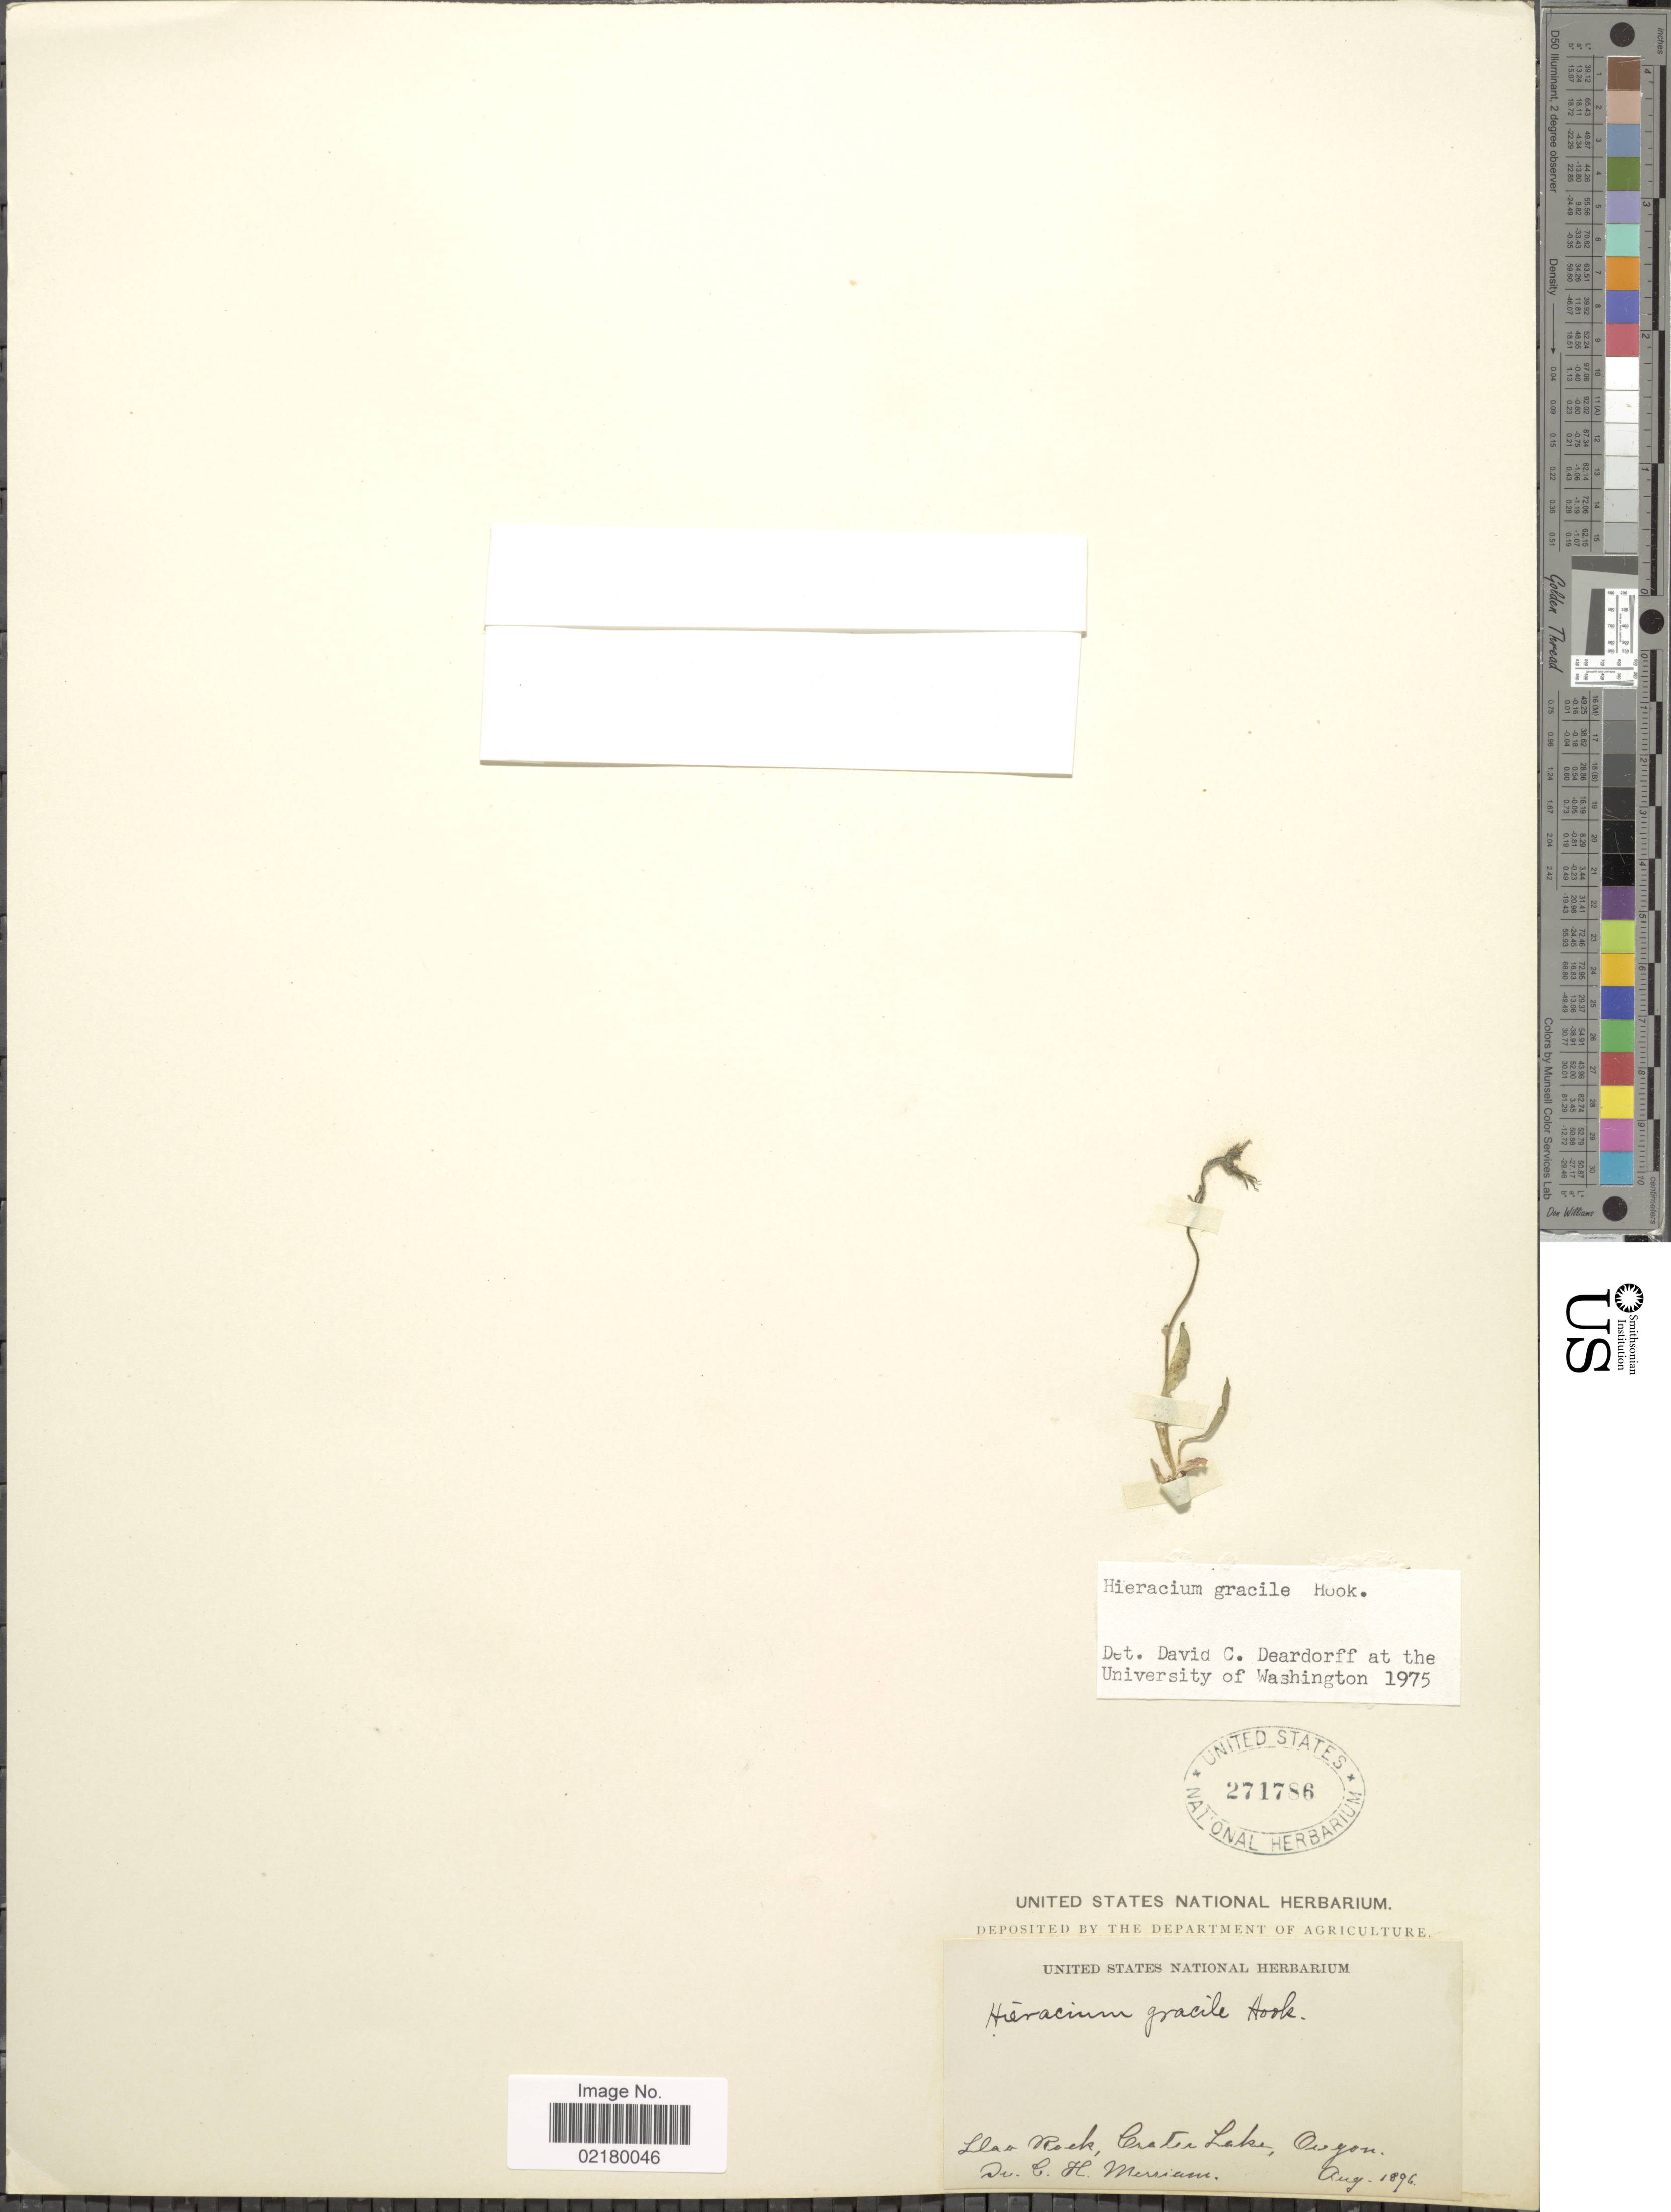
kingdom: Plantae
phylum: Tracheophyta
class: Magnoliopsida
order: Asterales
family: Asteraceae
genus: Hieracium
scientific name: Hieracium triste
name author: Willd. ex Spreng.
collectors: C. Merriam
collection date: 1896-08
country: United States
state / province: Oregon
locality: Llao Rock, Crater Lake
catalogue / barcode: US 271786